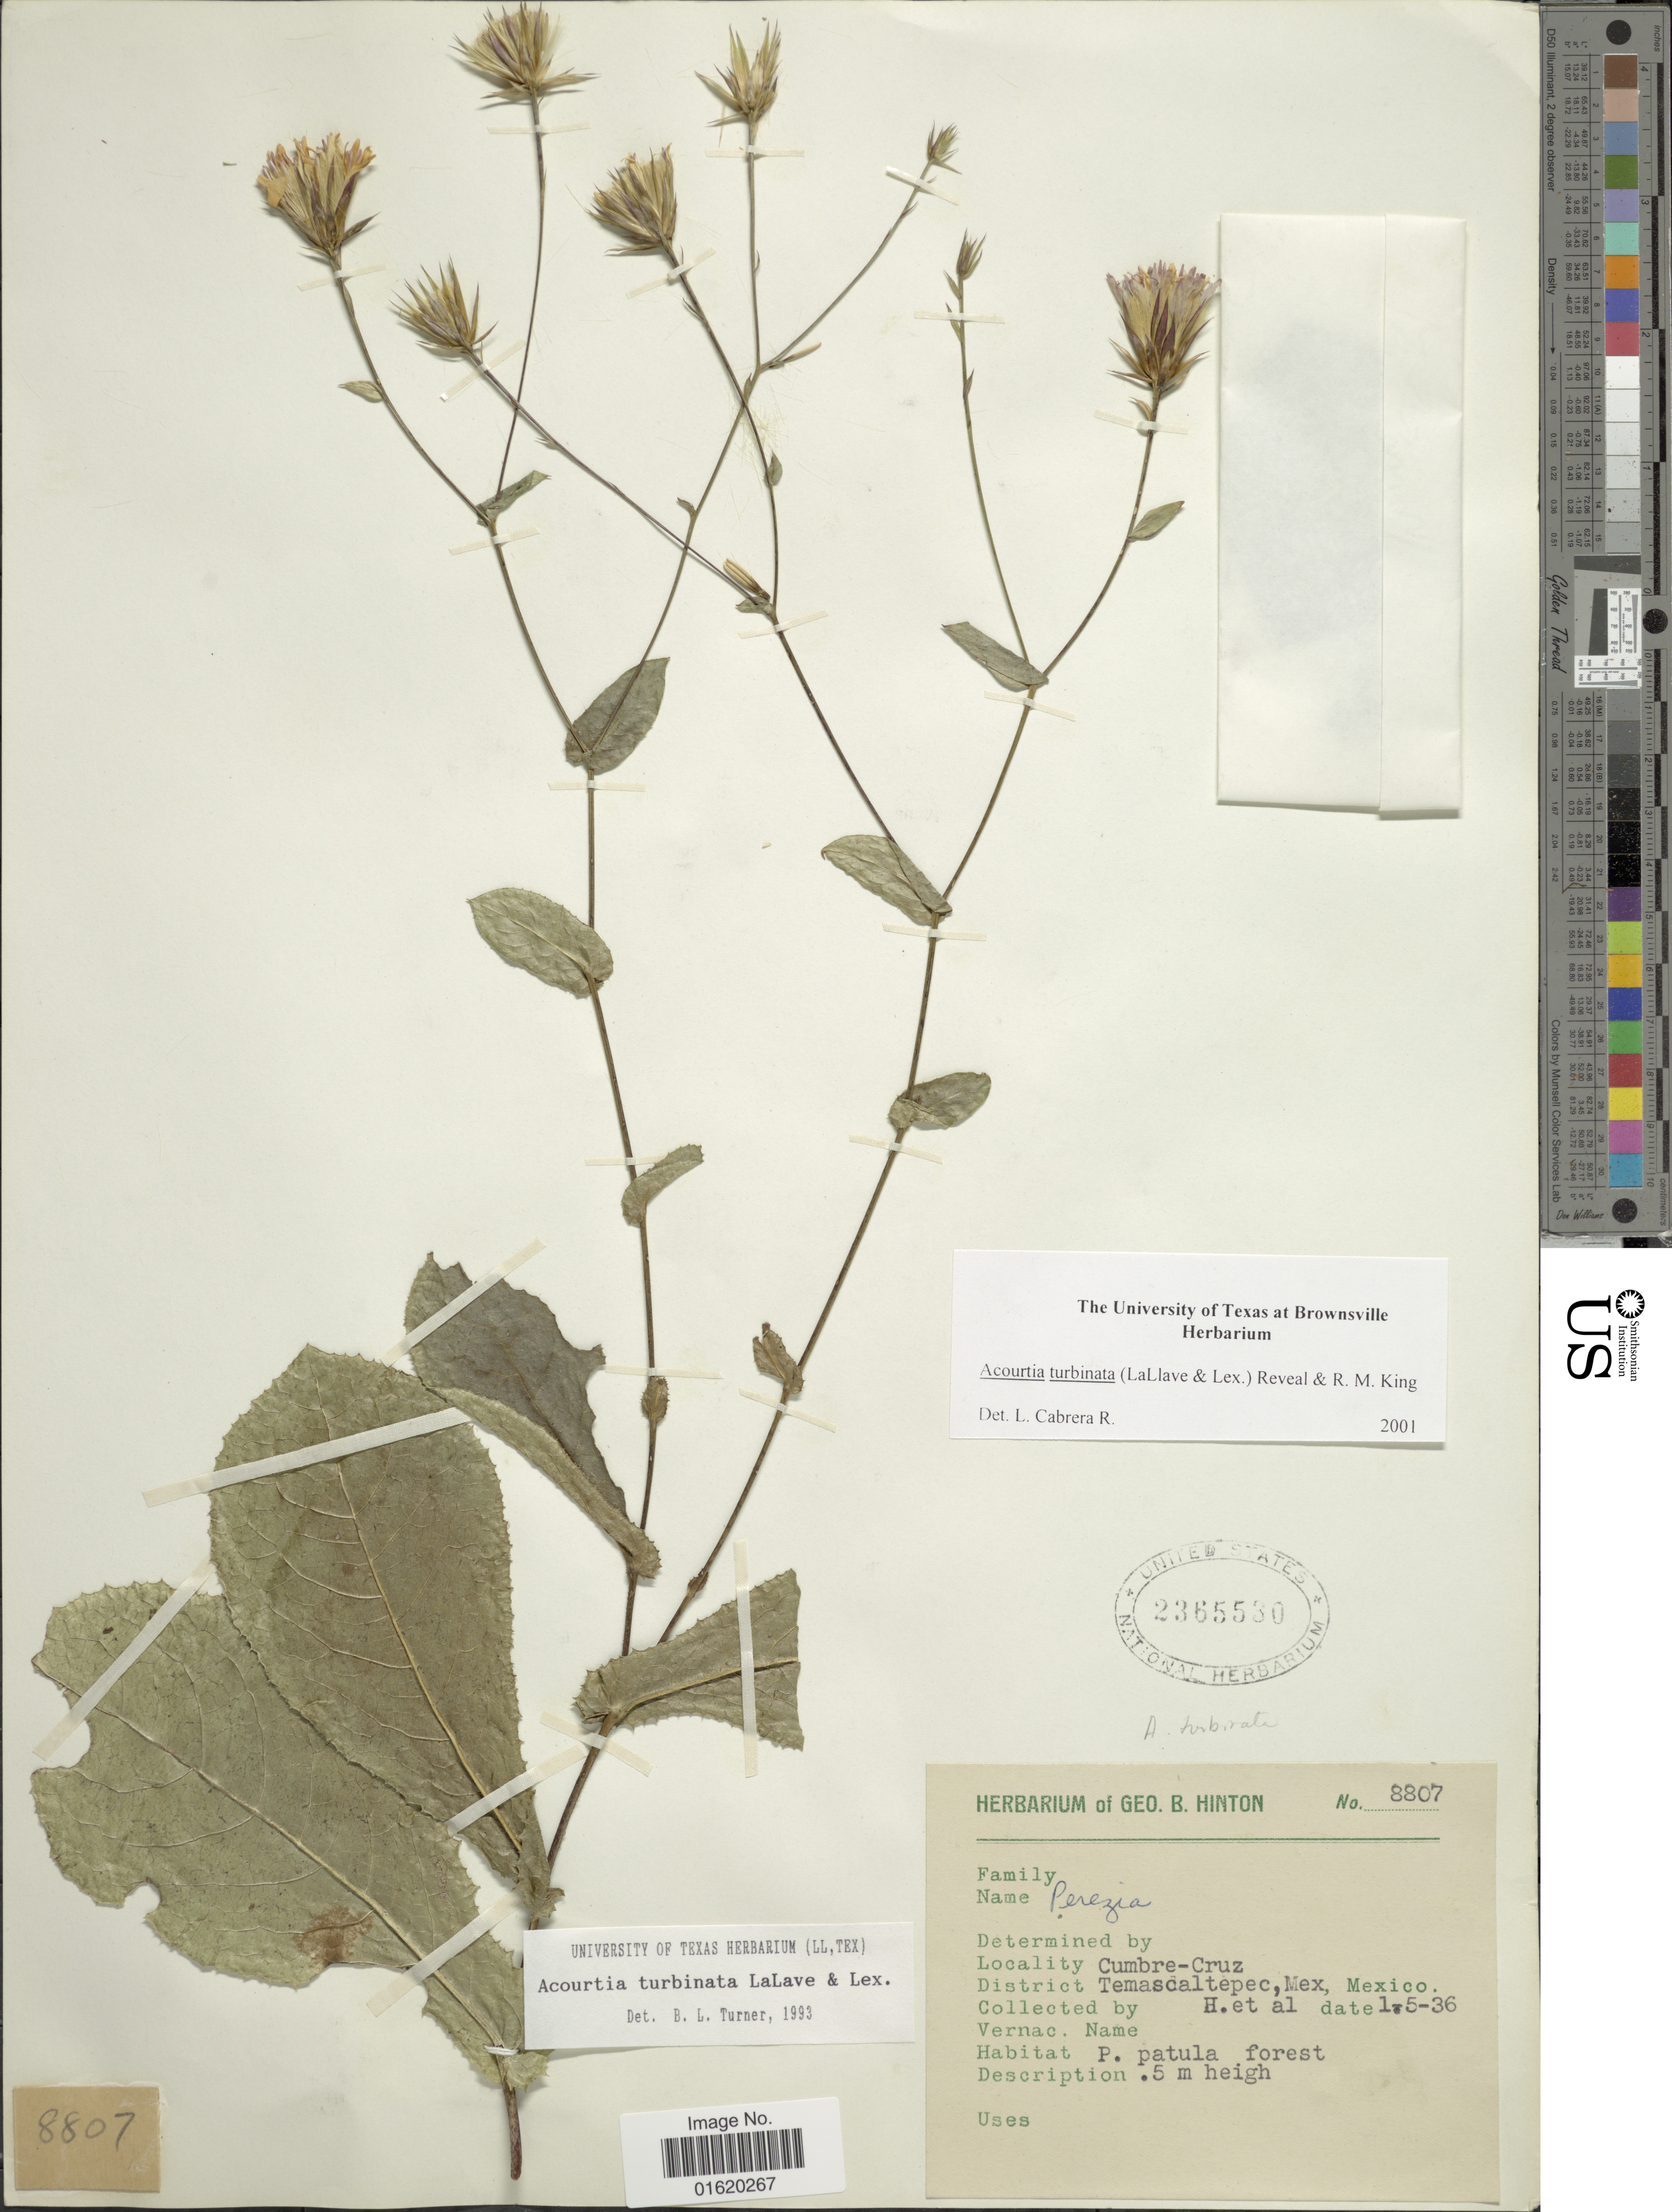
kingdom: Plantae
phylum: Tracheophyta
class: Magnoliopsida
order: Asterales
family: Asteraceae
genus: Acourtia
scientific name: Acourtia turbinata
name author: (La Llave & Lex.) Reveal & R.M. King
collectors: G. B. Hinton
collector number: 8807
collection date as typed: Transcribed d/m/y: 1/5/36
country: Mexico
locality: Cumbre-Cruz, Temascaltepec, P. patula forest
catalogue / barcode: US 2365530